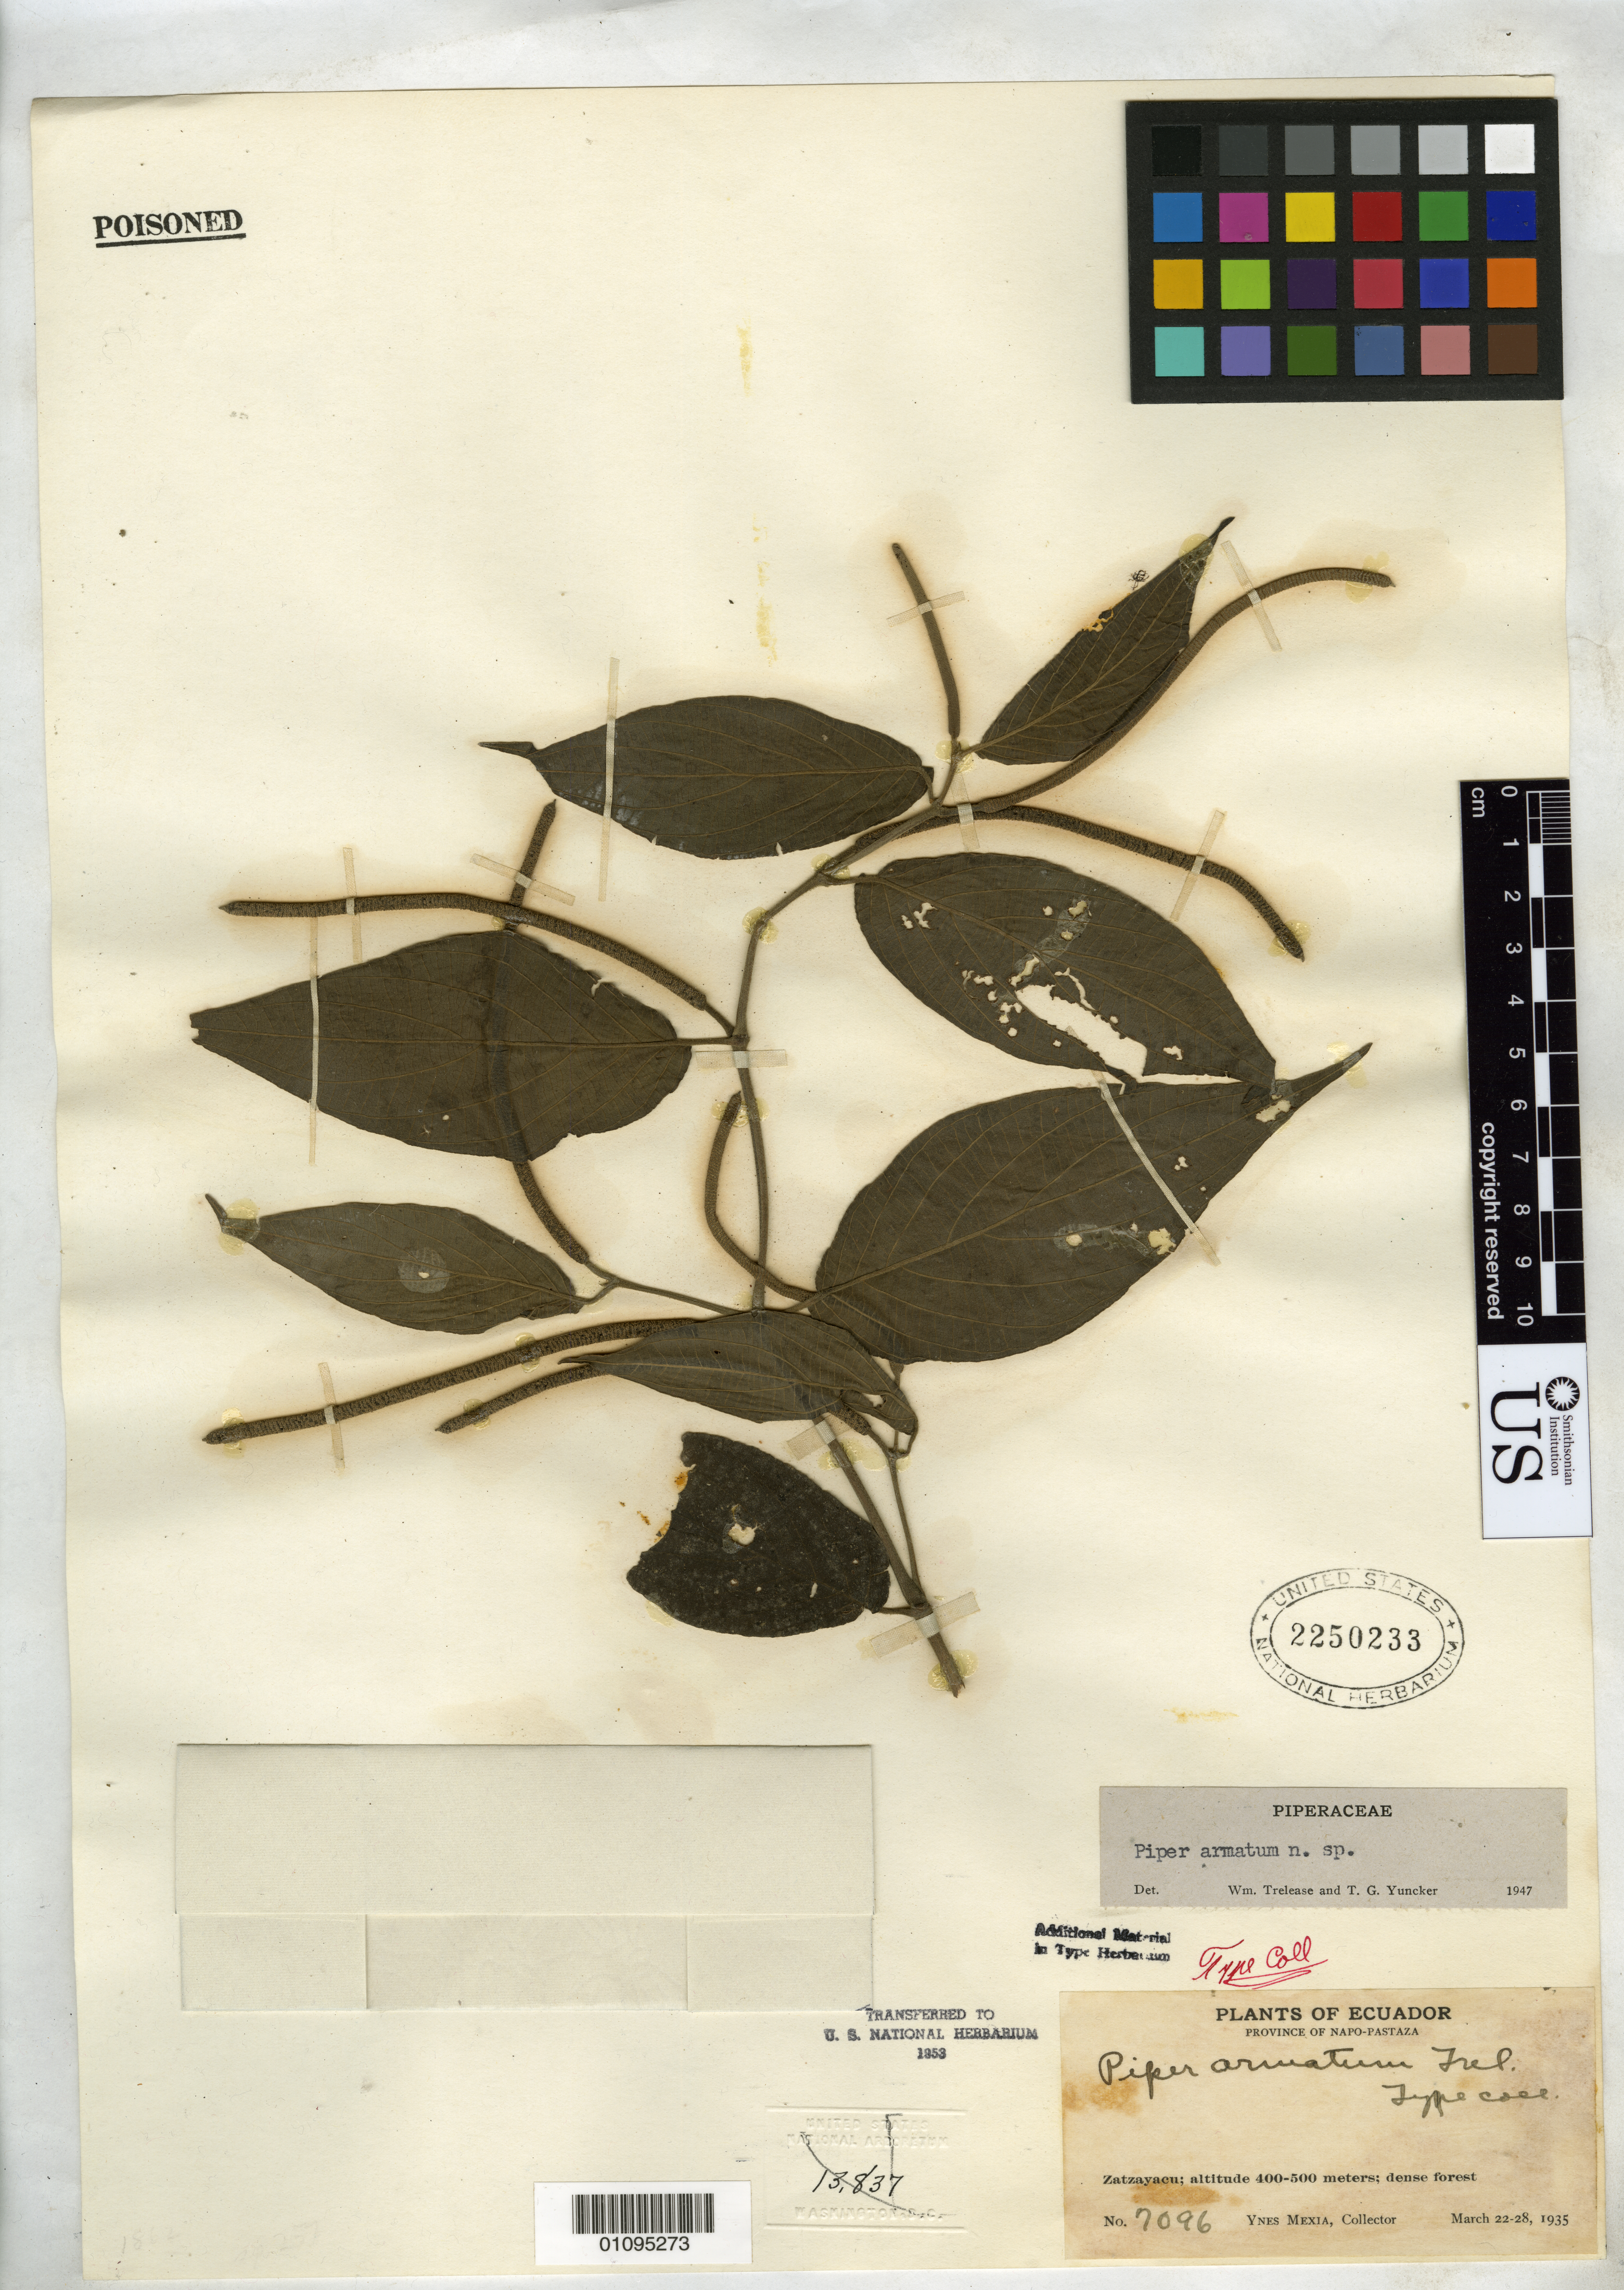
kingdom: Plantae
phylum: Tracheophyta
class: Magnoliopsida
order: Piperales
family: Piperaceae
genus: Piper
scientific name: Piper armatum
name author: Trel. & Yunck.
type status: Isotype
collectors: Y. Mexia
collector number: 7096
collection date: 1935-03-22/1935-03-28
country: Ecuador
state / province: Napo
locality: Province of Napo-Pastaza. Zatzayacu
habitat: Dense forest.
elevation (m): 400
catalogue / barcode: US 2250233